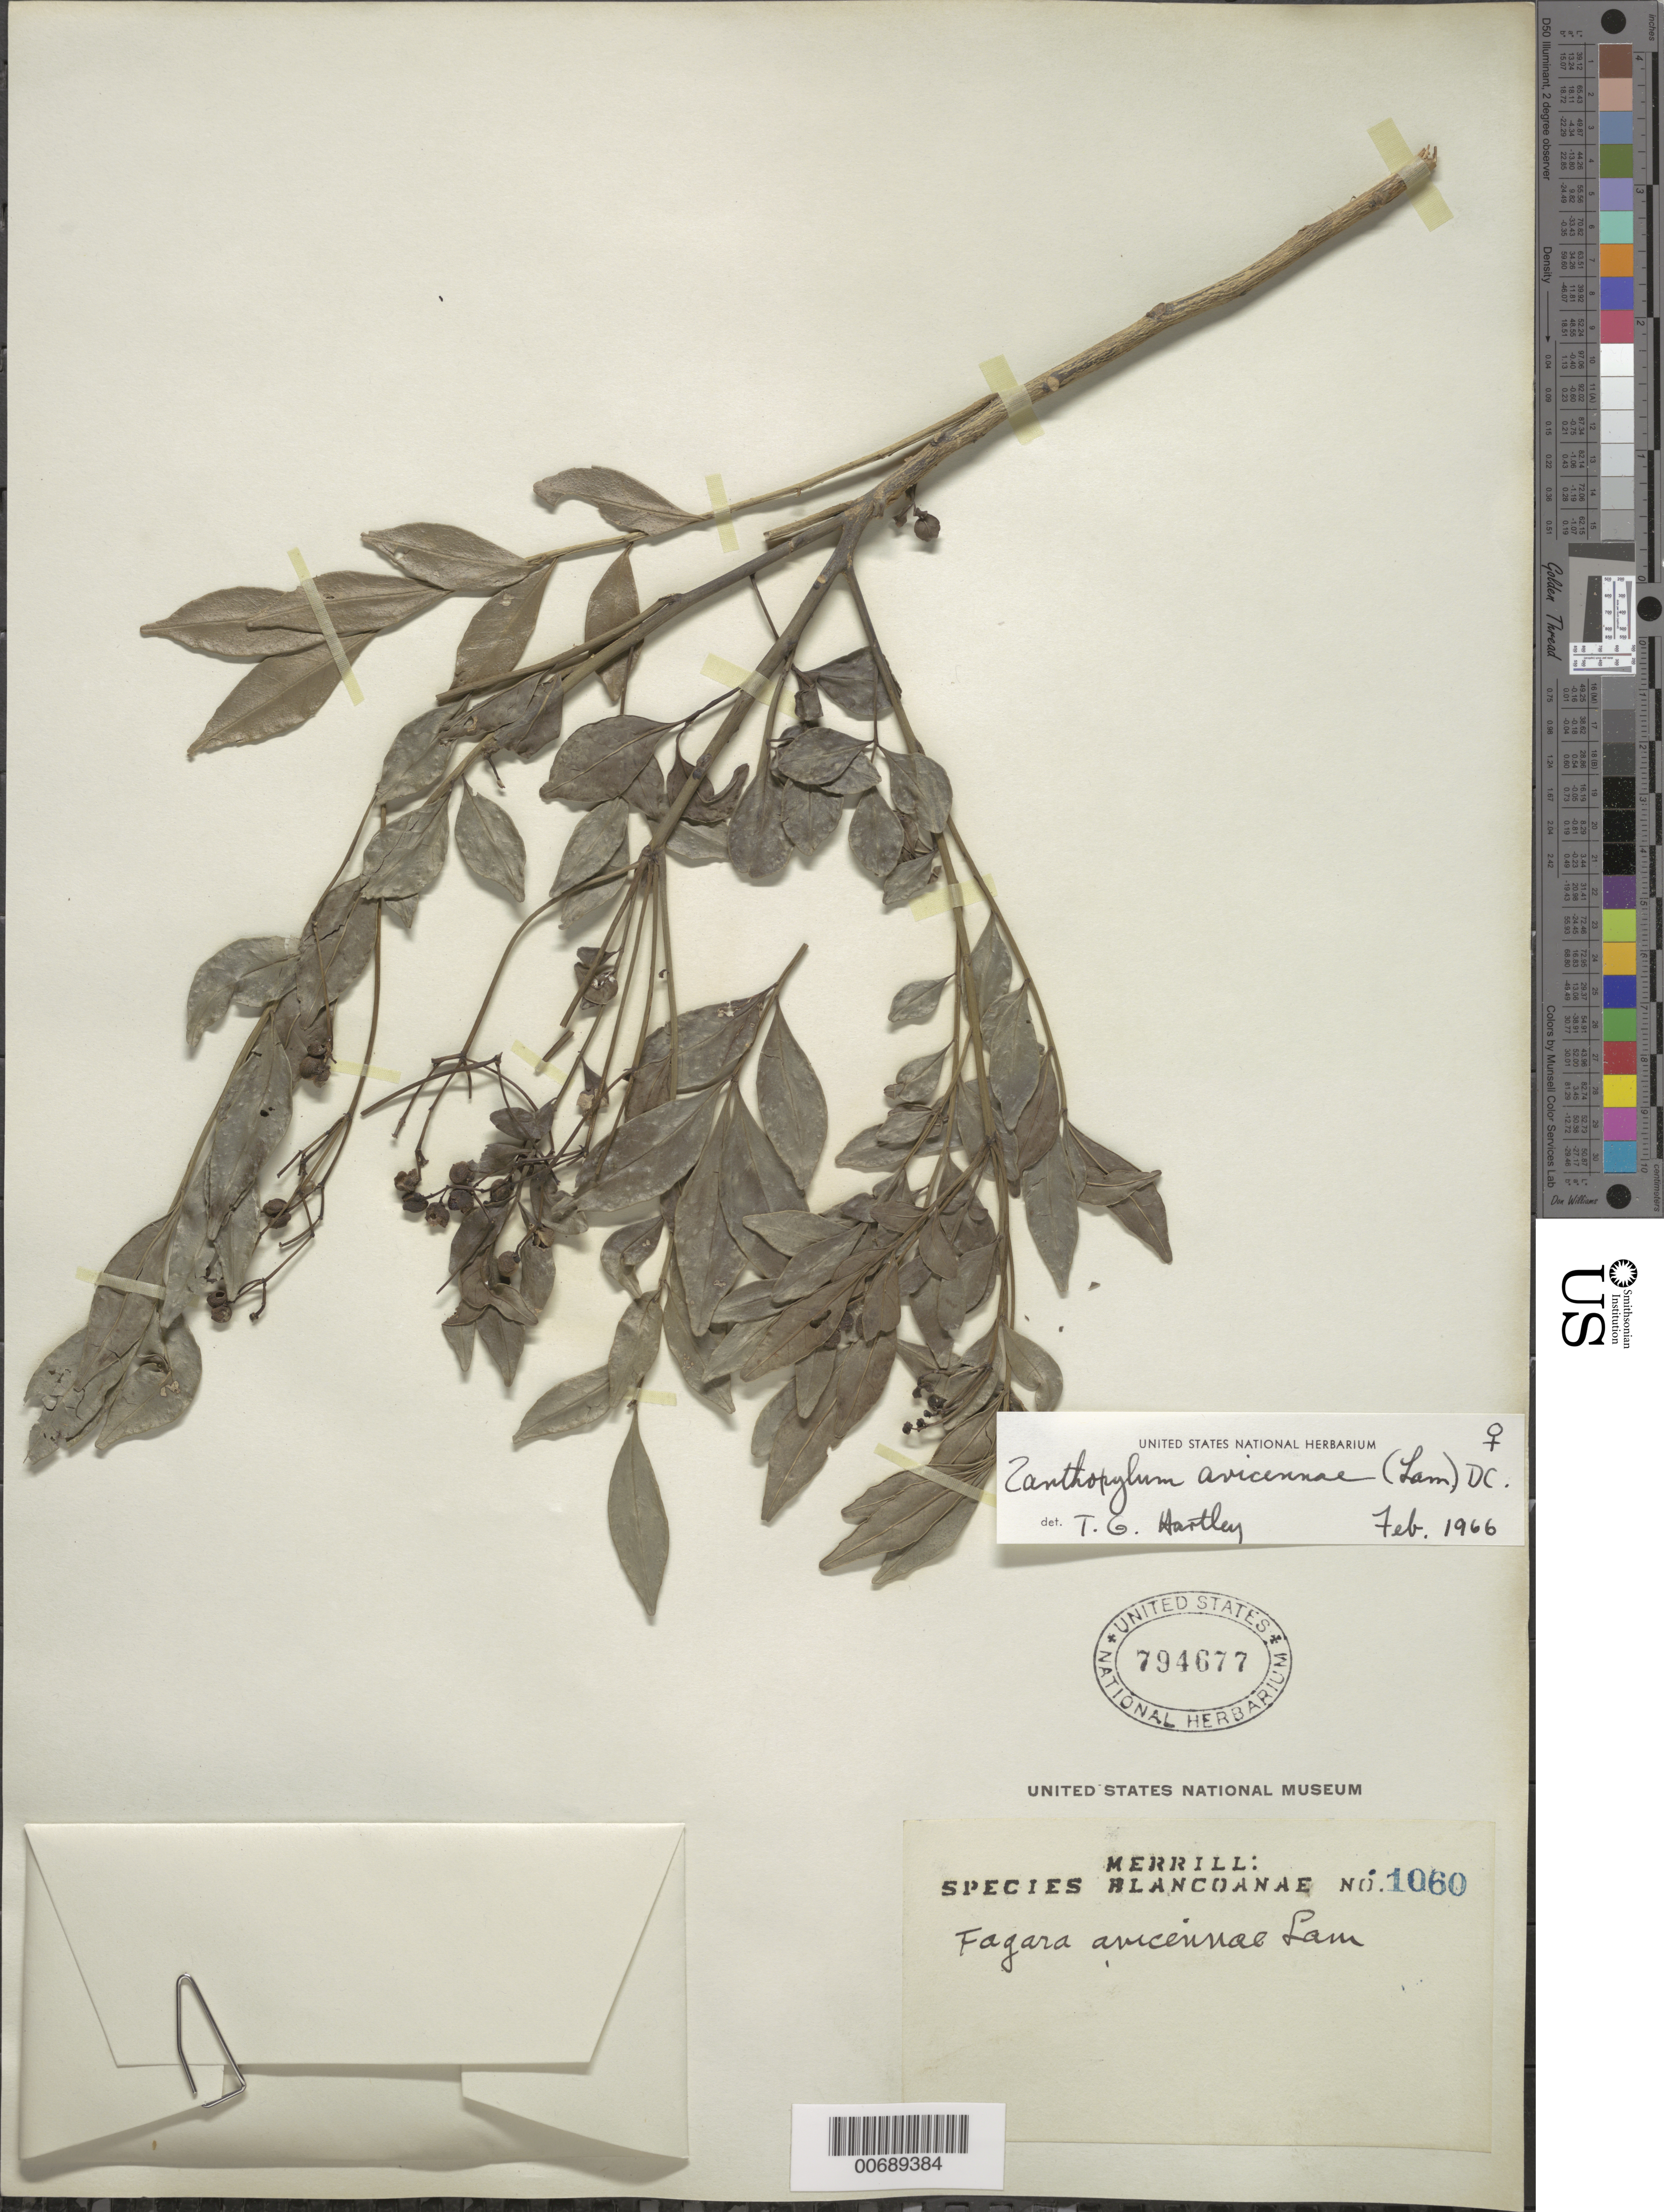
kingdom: Plantae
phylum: Tracheophyta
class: Magnoliopsida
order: Sapindales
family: Rutaceae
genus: Zanthoxylum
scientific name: Zanthoxylum avicennae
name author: (Lam.) DC.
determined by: Hartley, --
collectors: E. D. Merrill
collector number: Sp. Blancoan. 1060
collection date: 1914-07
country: Philippines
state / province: Calabarzon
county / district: Rizal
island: Luzon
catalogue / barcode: US 794677